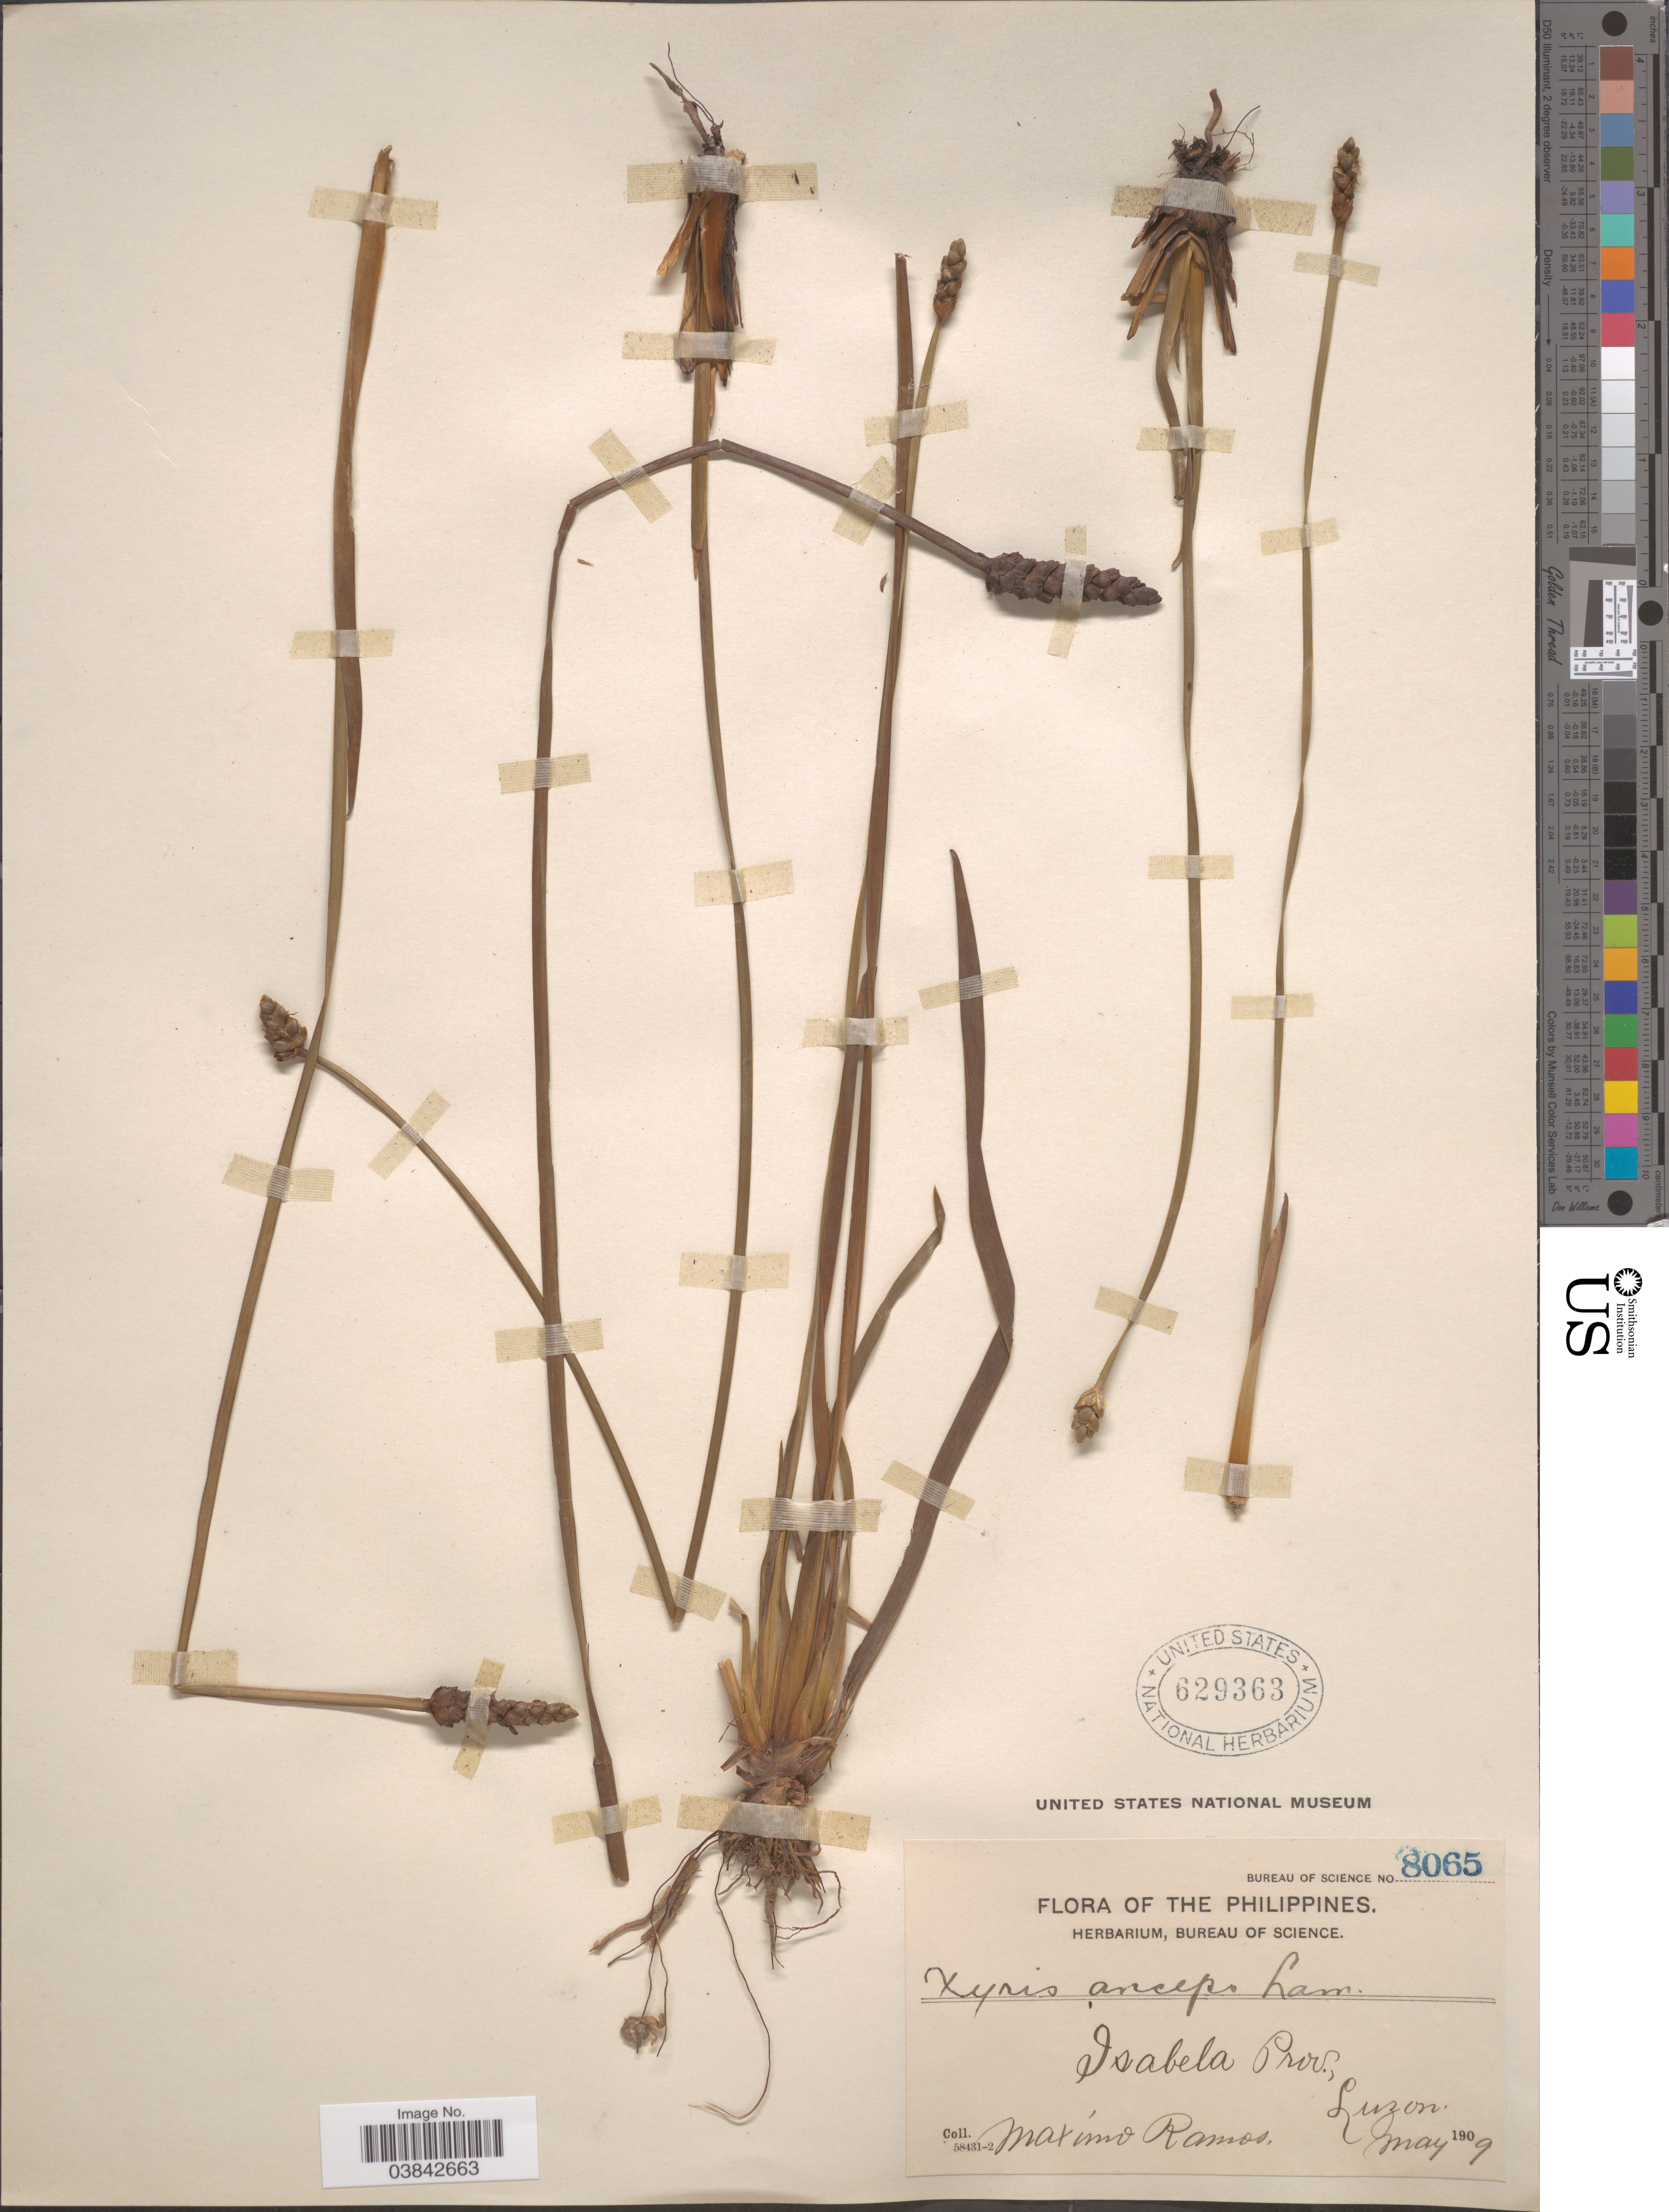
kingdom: Plantae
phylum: Tracheophyta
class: Liliopsida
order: Poales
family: Xyridaceae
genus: Xyris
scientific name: Xyris complanata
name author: R. Br.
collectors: M. Ramos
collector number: Bureau of Science 8065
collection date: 1909-05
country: Philippines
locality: Isabela Prov., Luzon.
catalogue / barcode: US 629363